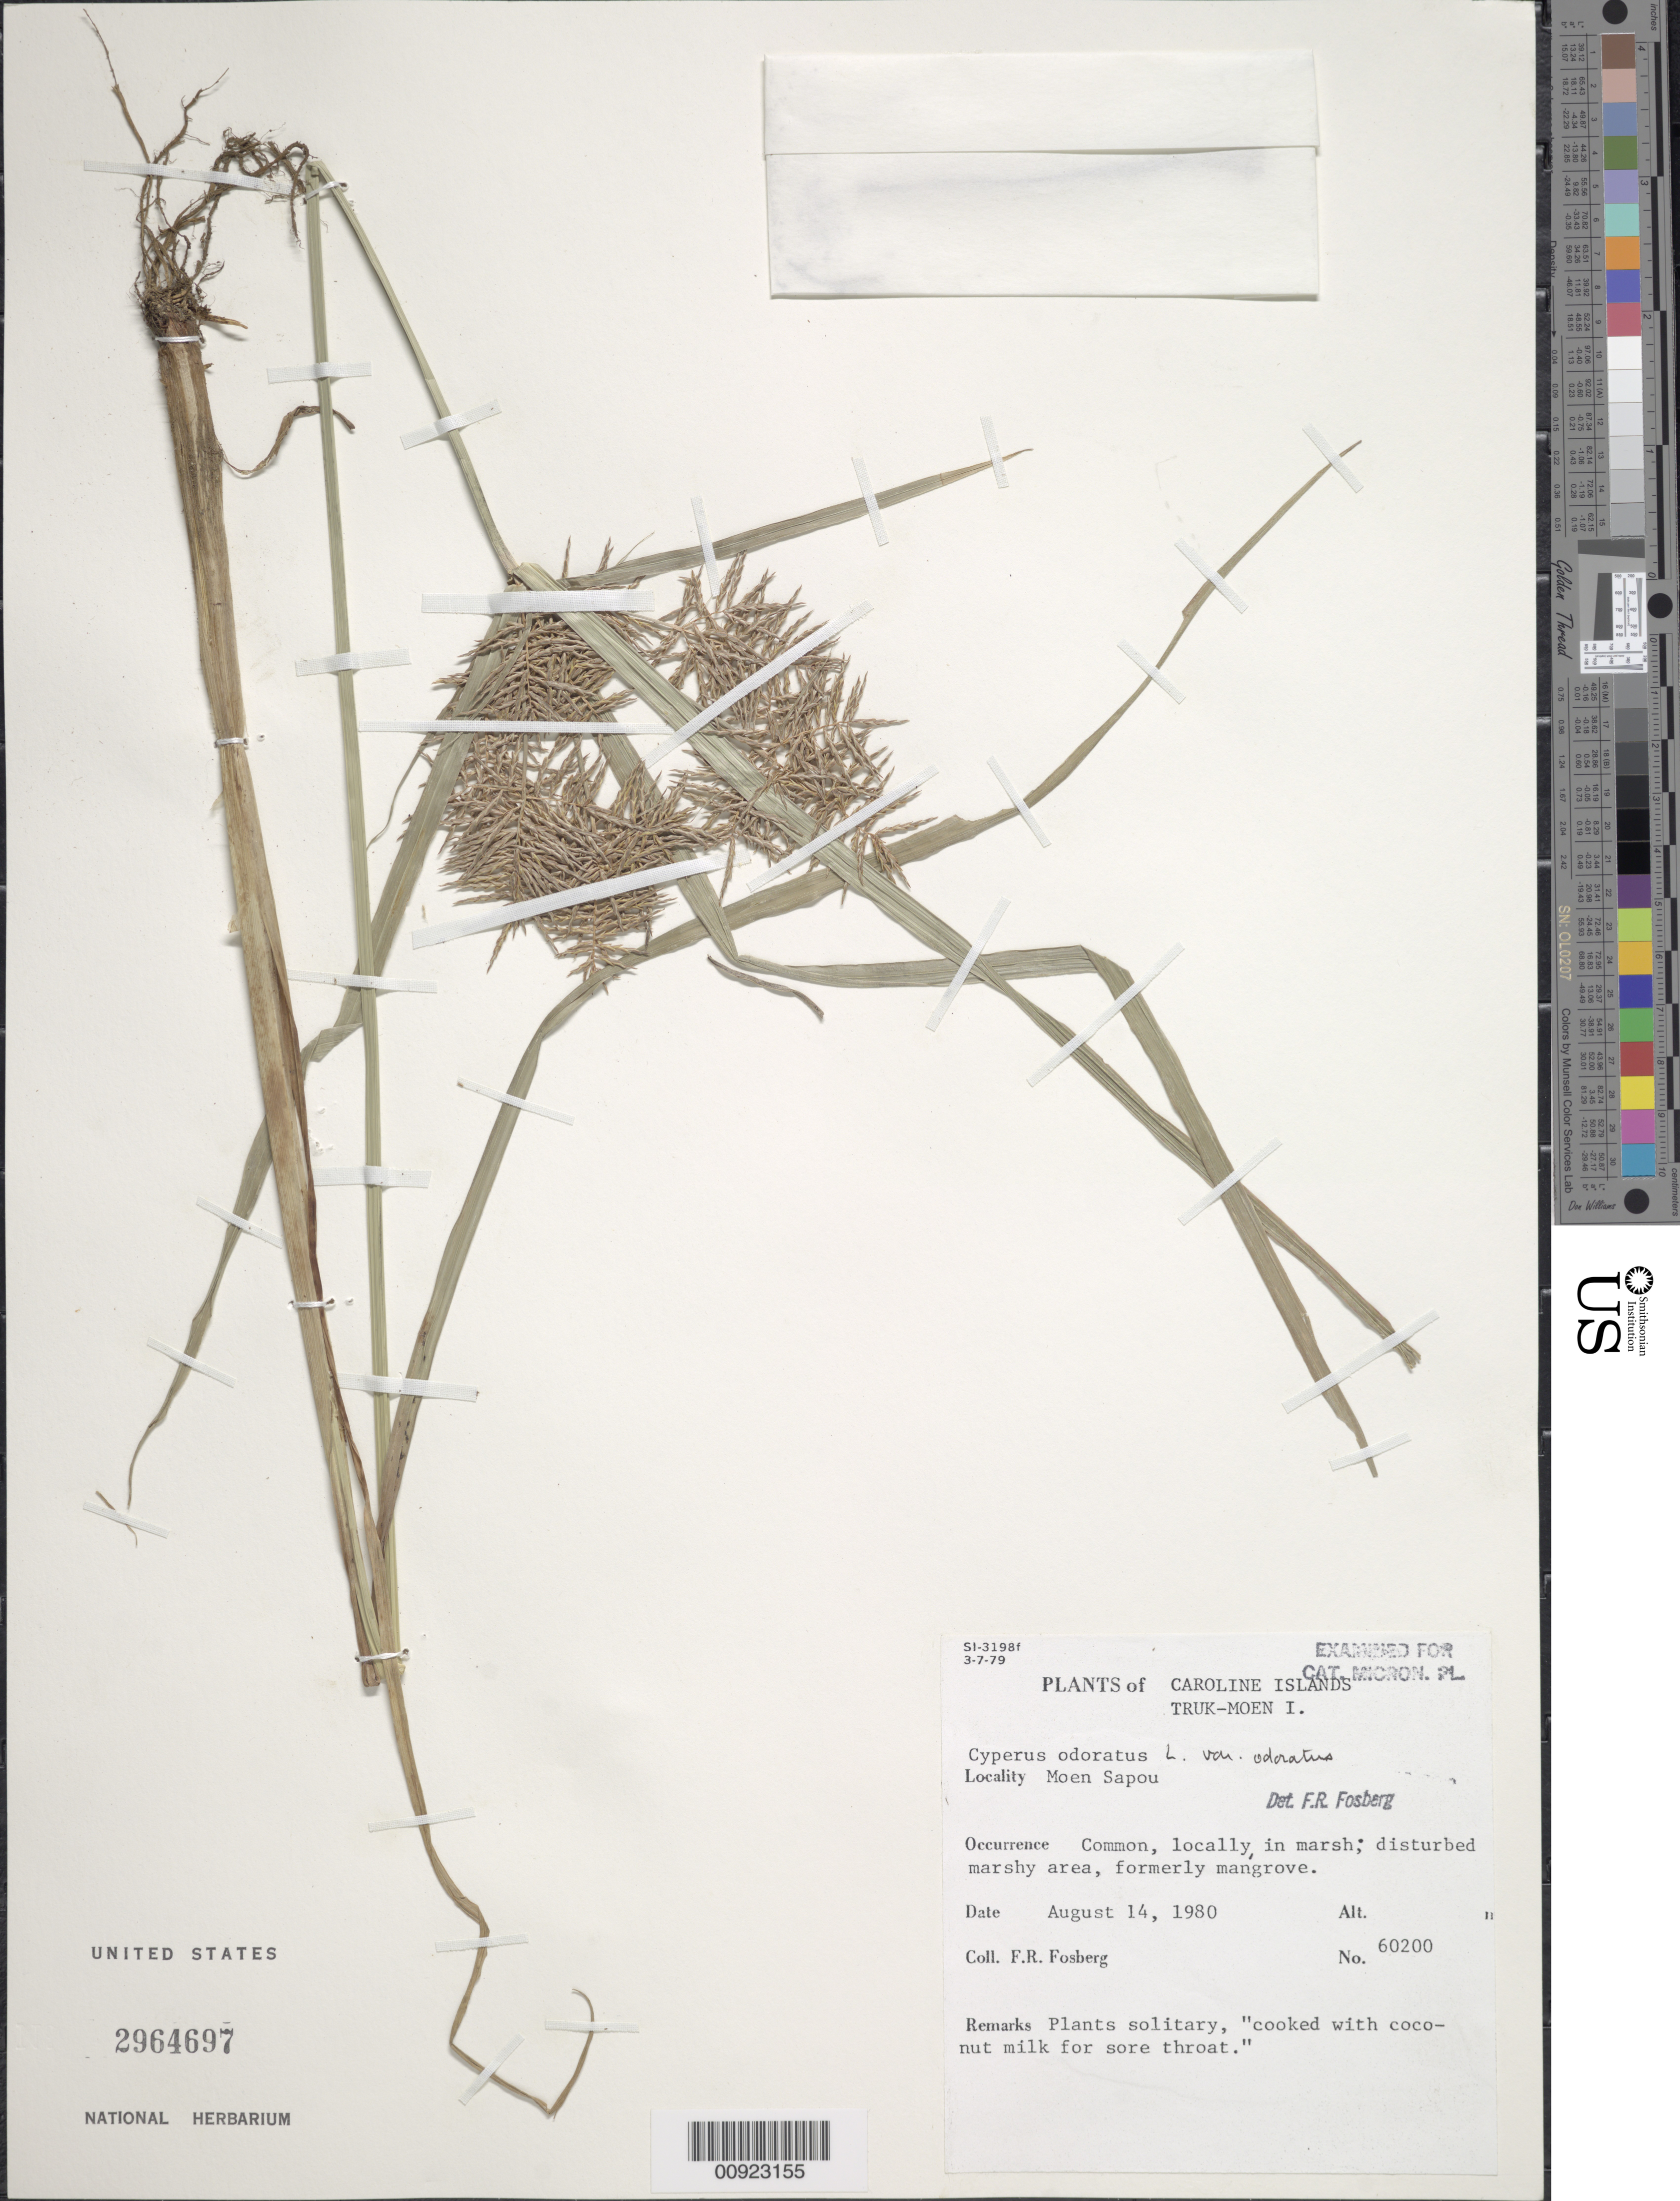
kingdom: Plantae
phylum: Tracheophyta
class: Liliopsida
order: Poales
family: Cyperaceae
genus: Cyperus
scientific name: Cyperus odoratus var. odoratus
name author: L.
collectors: F. R. Fosberg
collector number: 60200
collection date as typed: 14 Aug 1980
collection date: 1980-08-14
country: Micronesia, Federated States of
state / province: Truk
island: Moen [Wono]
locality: Moen Sapou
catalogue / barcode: US 2964697